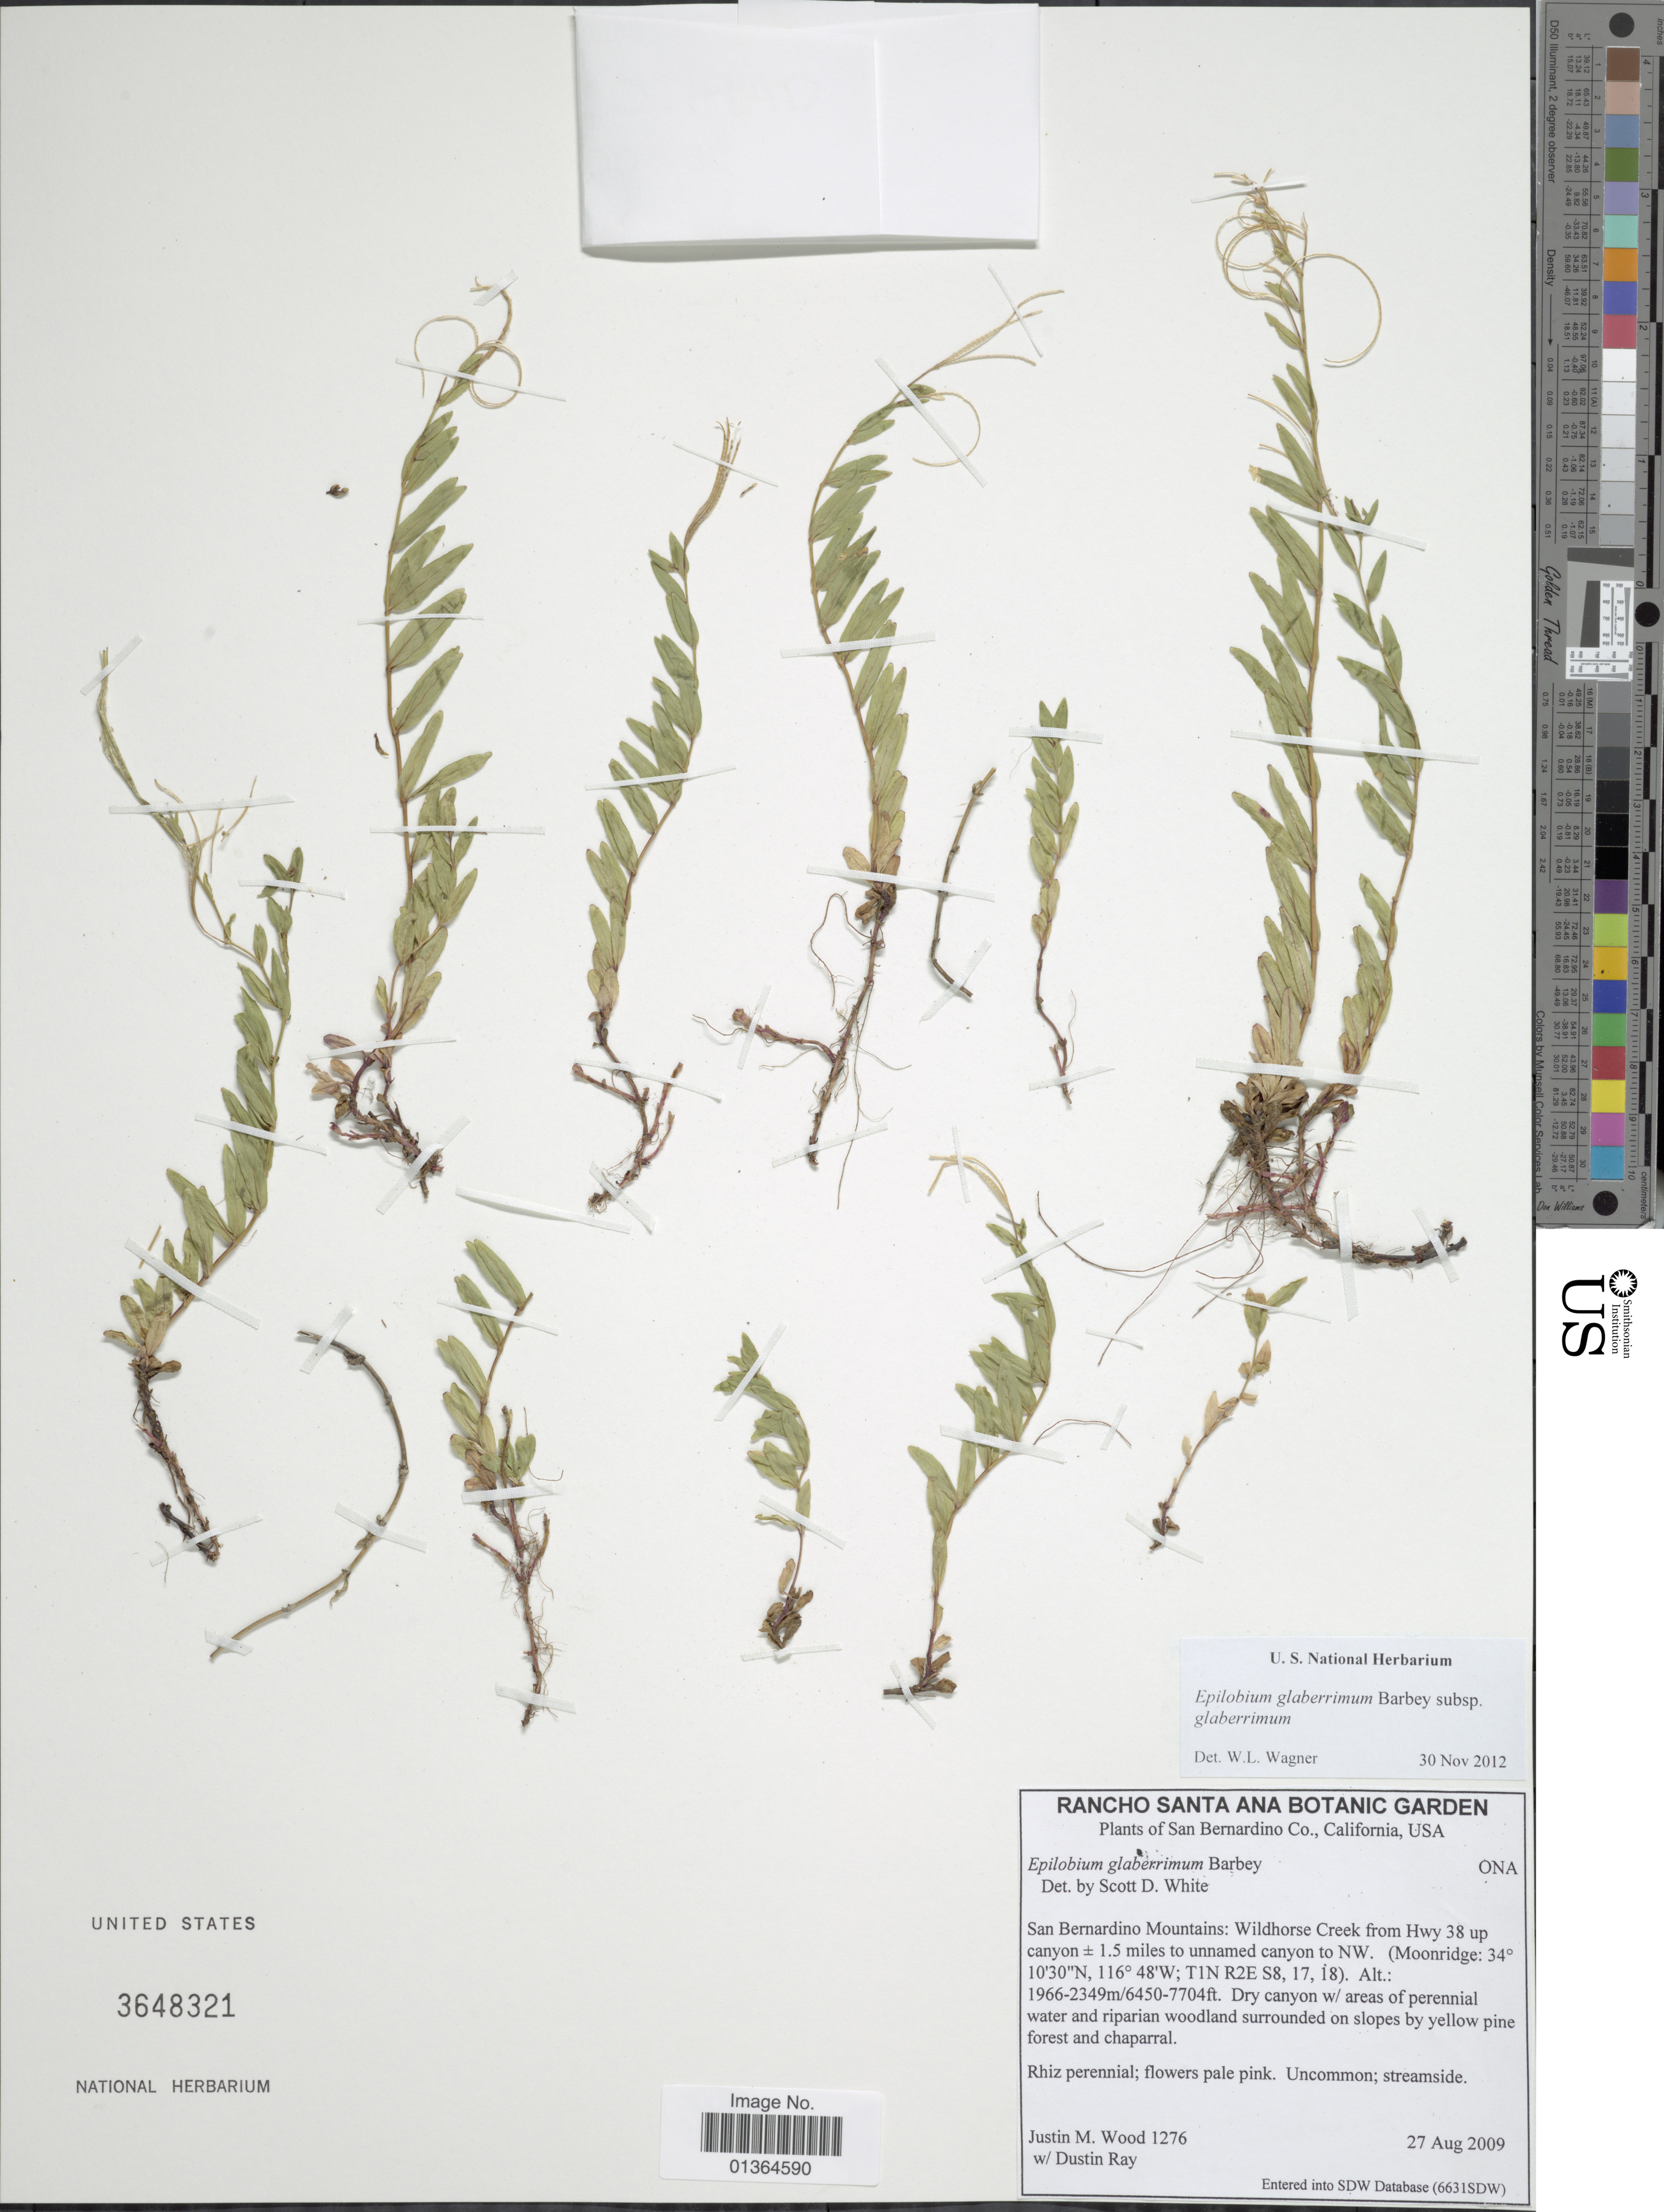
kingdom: Plantae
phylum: Tracheophyta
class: Magnoliopsida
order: Myrtales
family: Onagraceae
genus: Epilobium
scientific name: Epilobium glaberrimum subsp. glaberrimum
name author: Barbey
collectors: J. Wood & D. Ray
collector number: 1276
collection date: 2009-08-27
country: United States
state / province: California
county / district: San Bernardino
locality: San Bernardino Co., San Bernardino Mountains: Wildhorse Creek from Hwy 38 up canyon ± 1.5 miles to unnamed canyon to NW.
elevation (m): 1966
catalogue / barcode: US 3648321